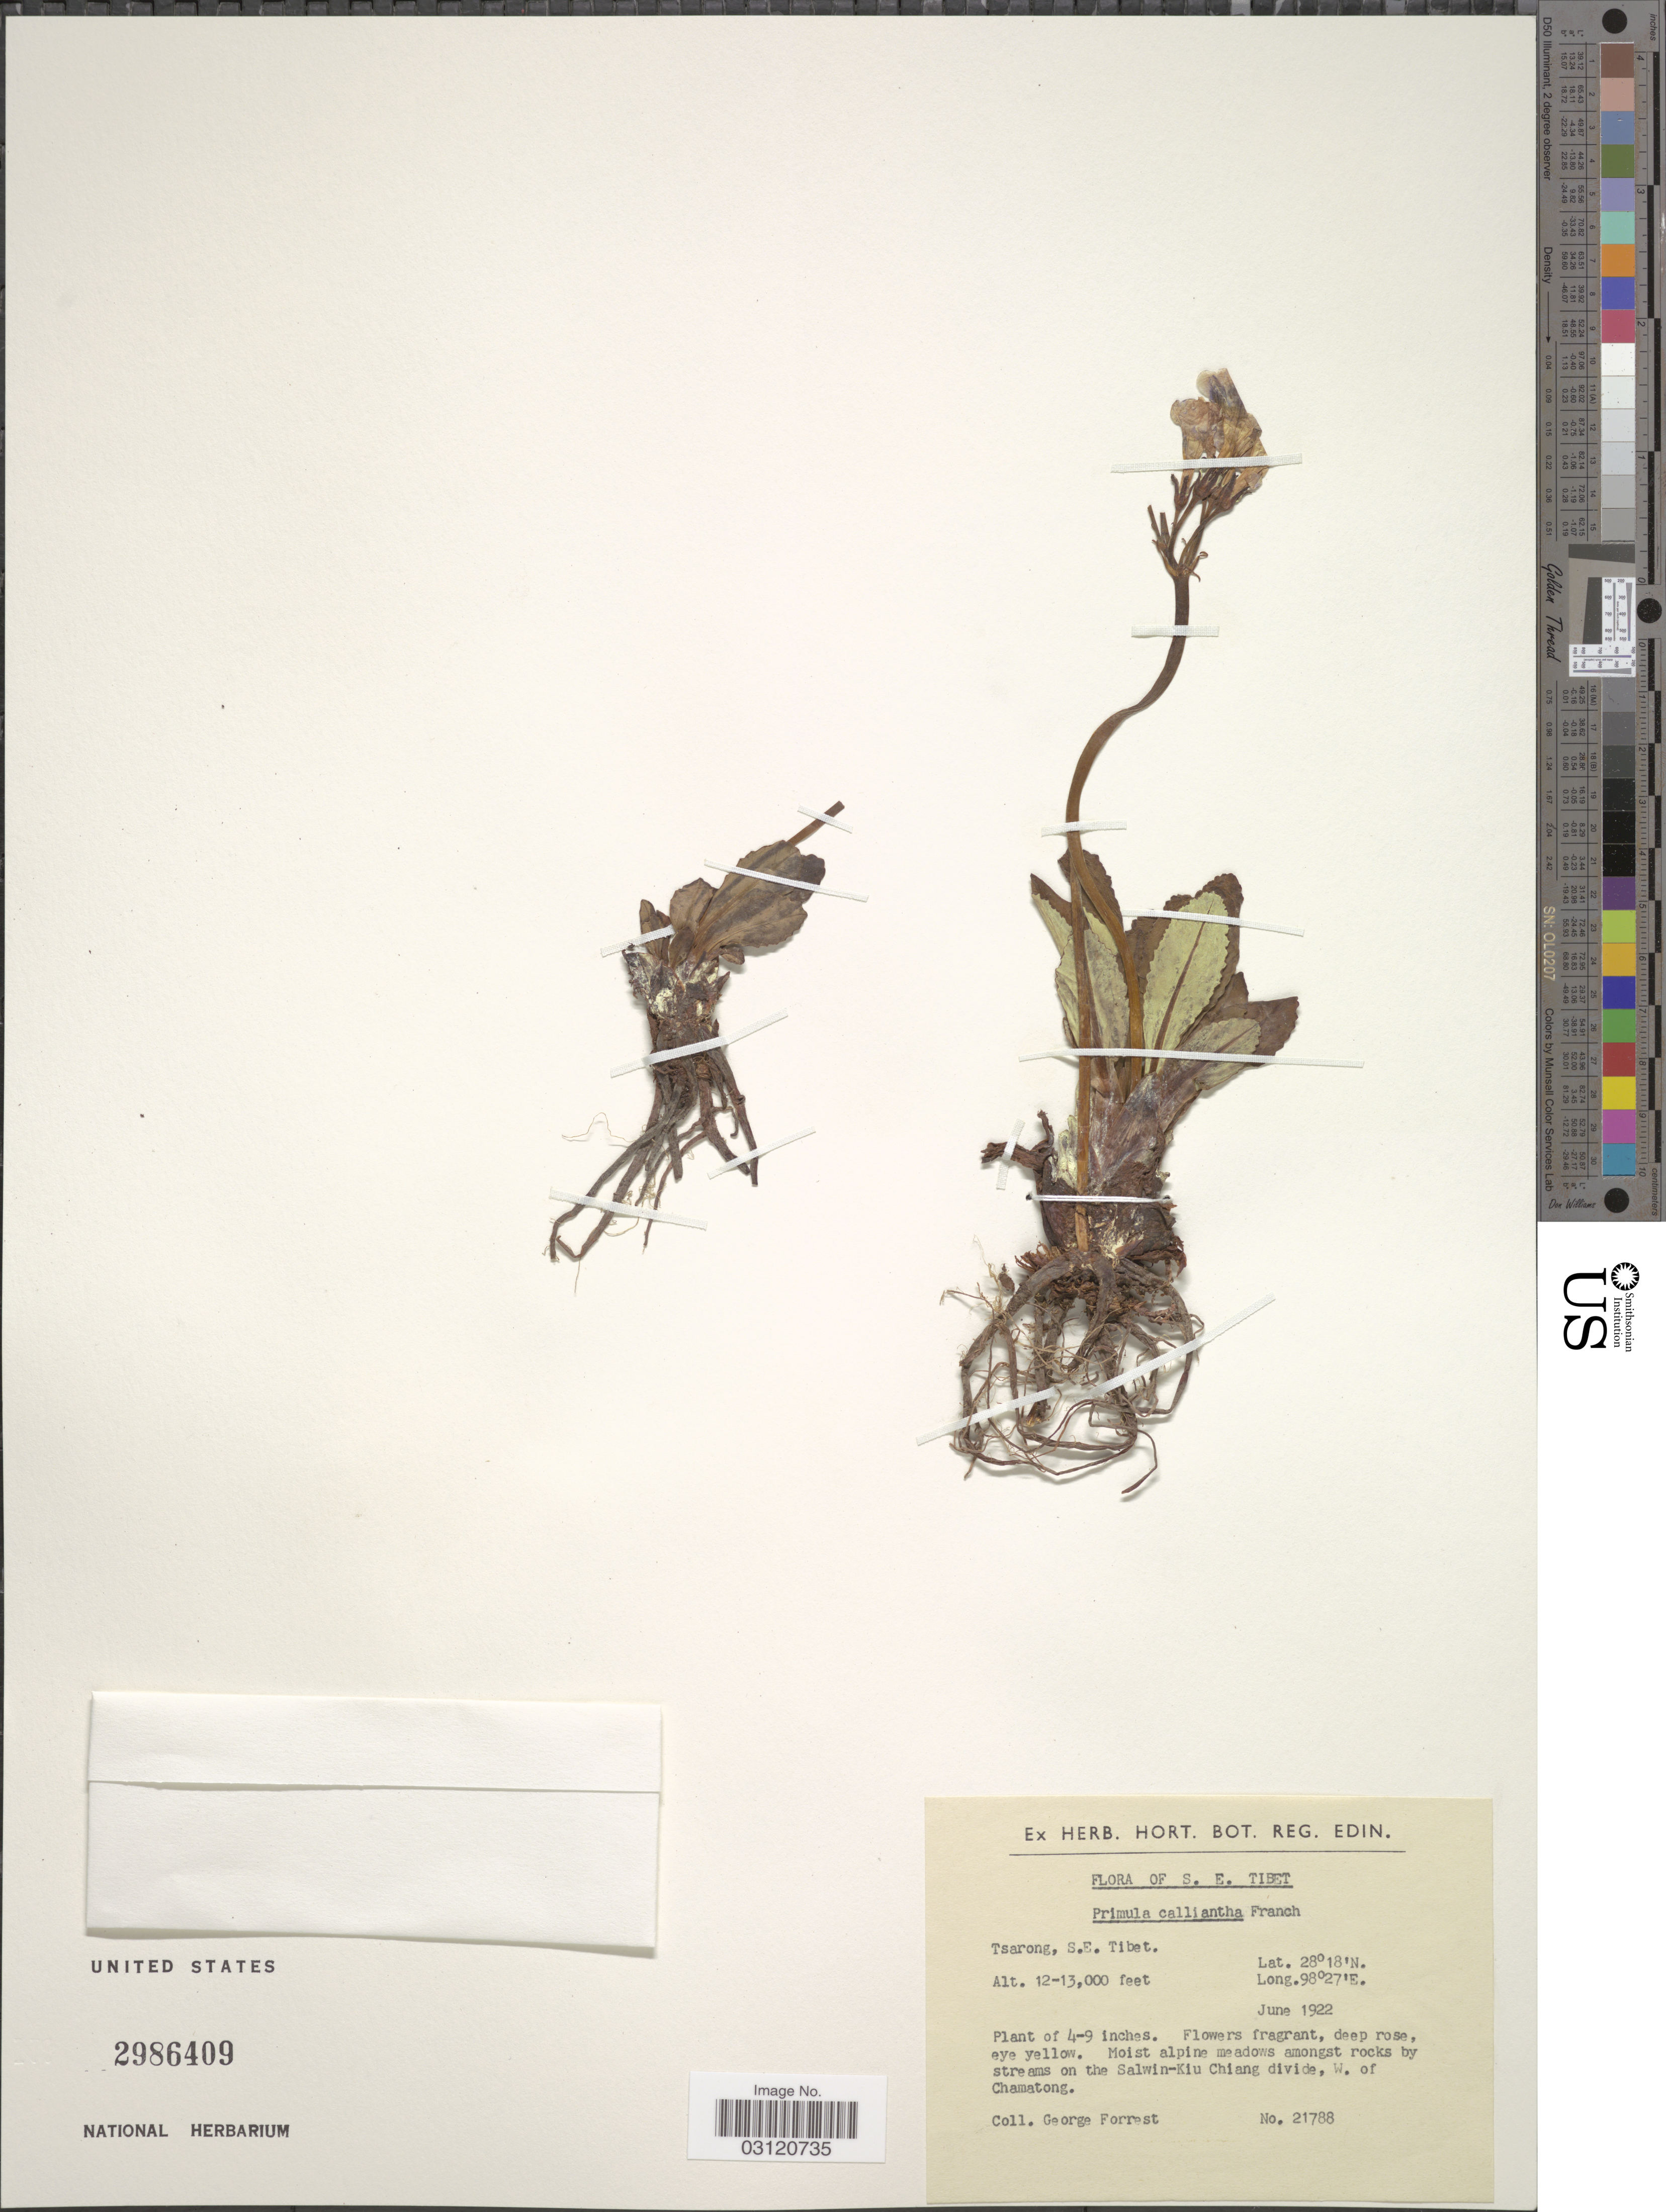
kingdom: Plantae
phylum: Tracheophyta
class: Magnoliopsida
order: Ericales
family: Primulaceae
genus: Primula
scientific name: Primula calliantha subsp. bryophila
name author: (Balf. f. & Farrer) W.W. Sm. & Forrest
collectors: G. Forrest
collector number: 21788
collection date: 1922-06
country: China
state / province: Xizang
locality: S.E. Tibet. Tsarong, S. E. Tibet.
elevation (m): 3658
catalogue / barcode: US 2986409